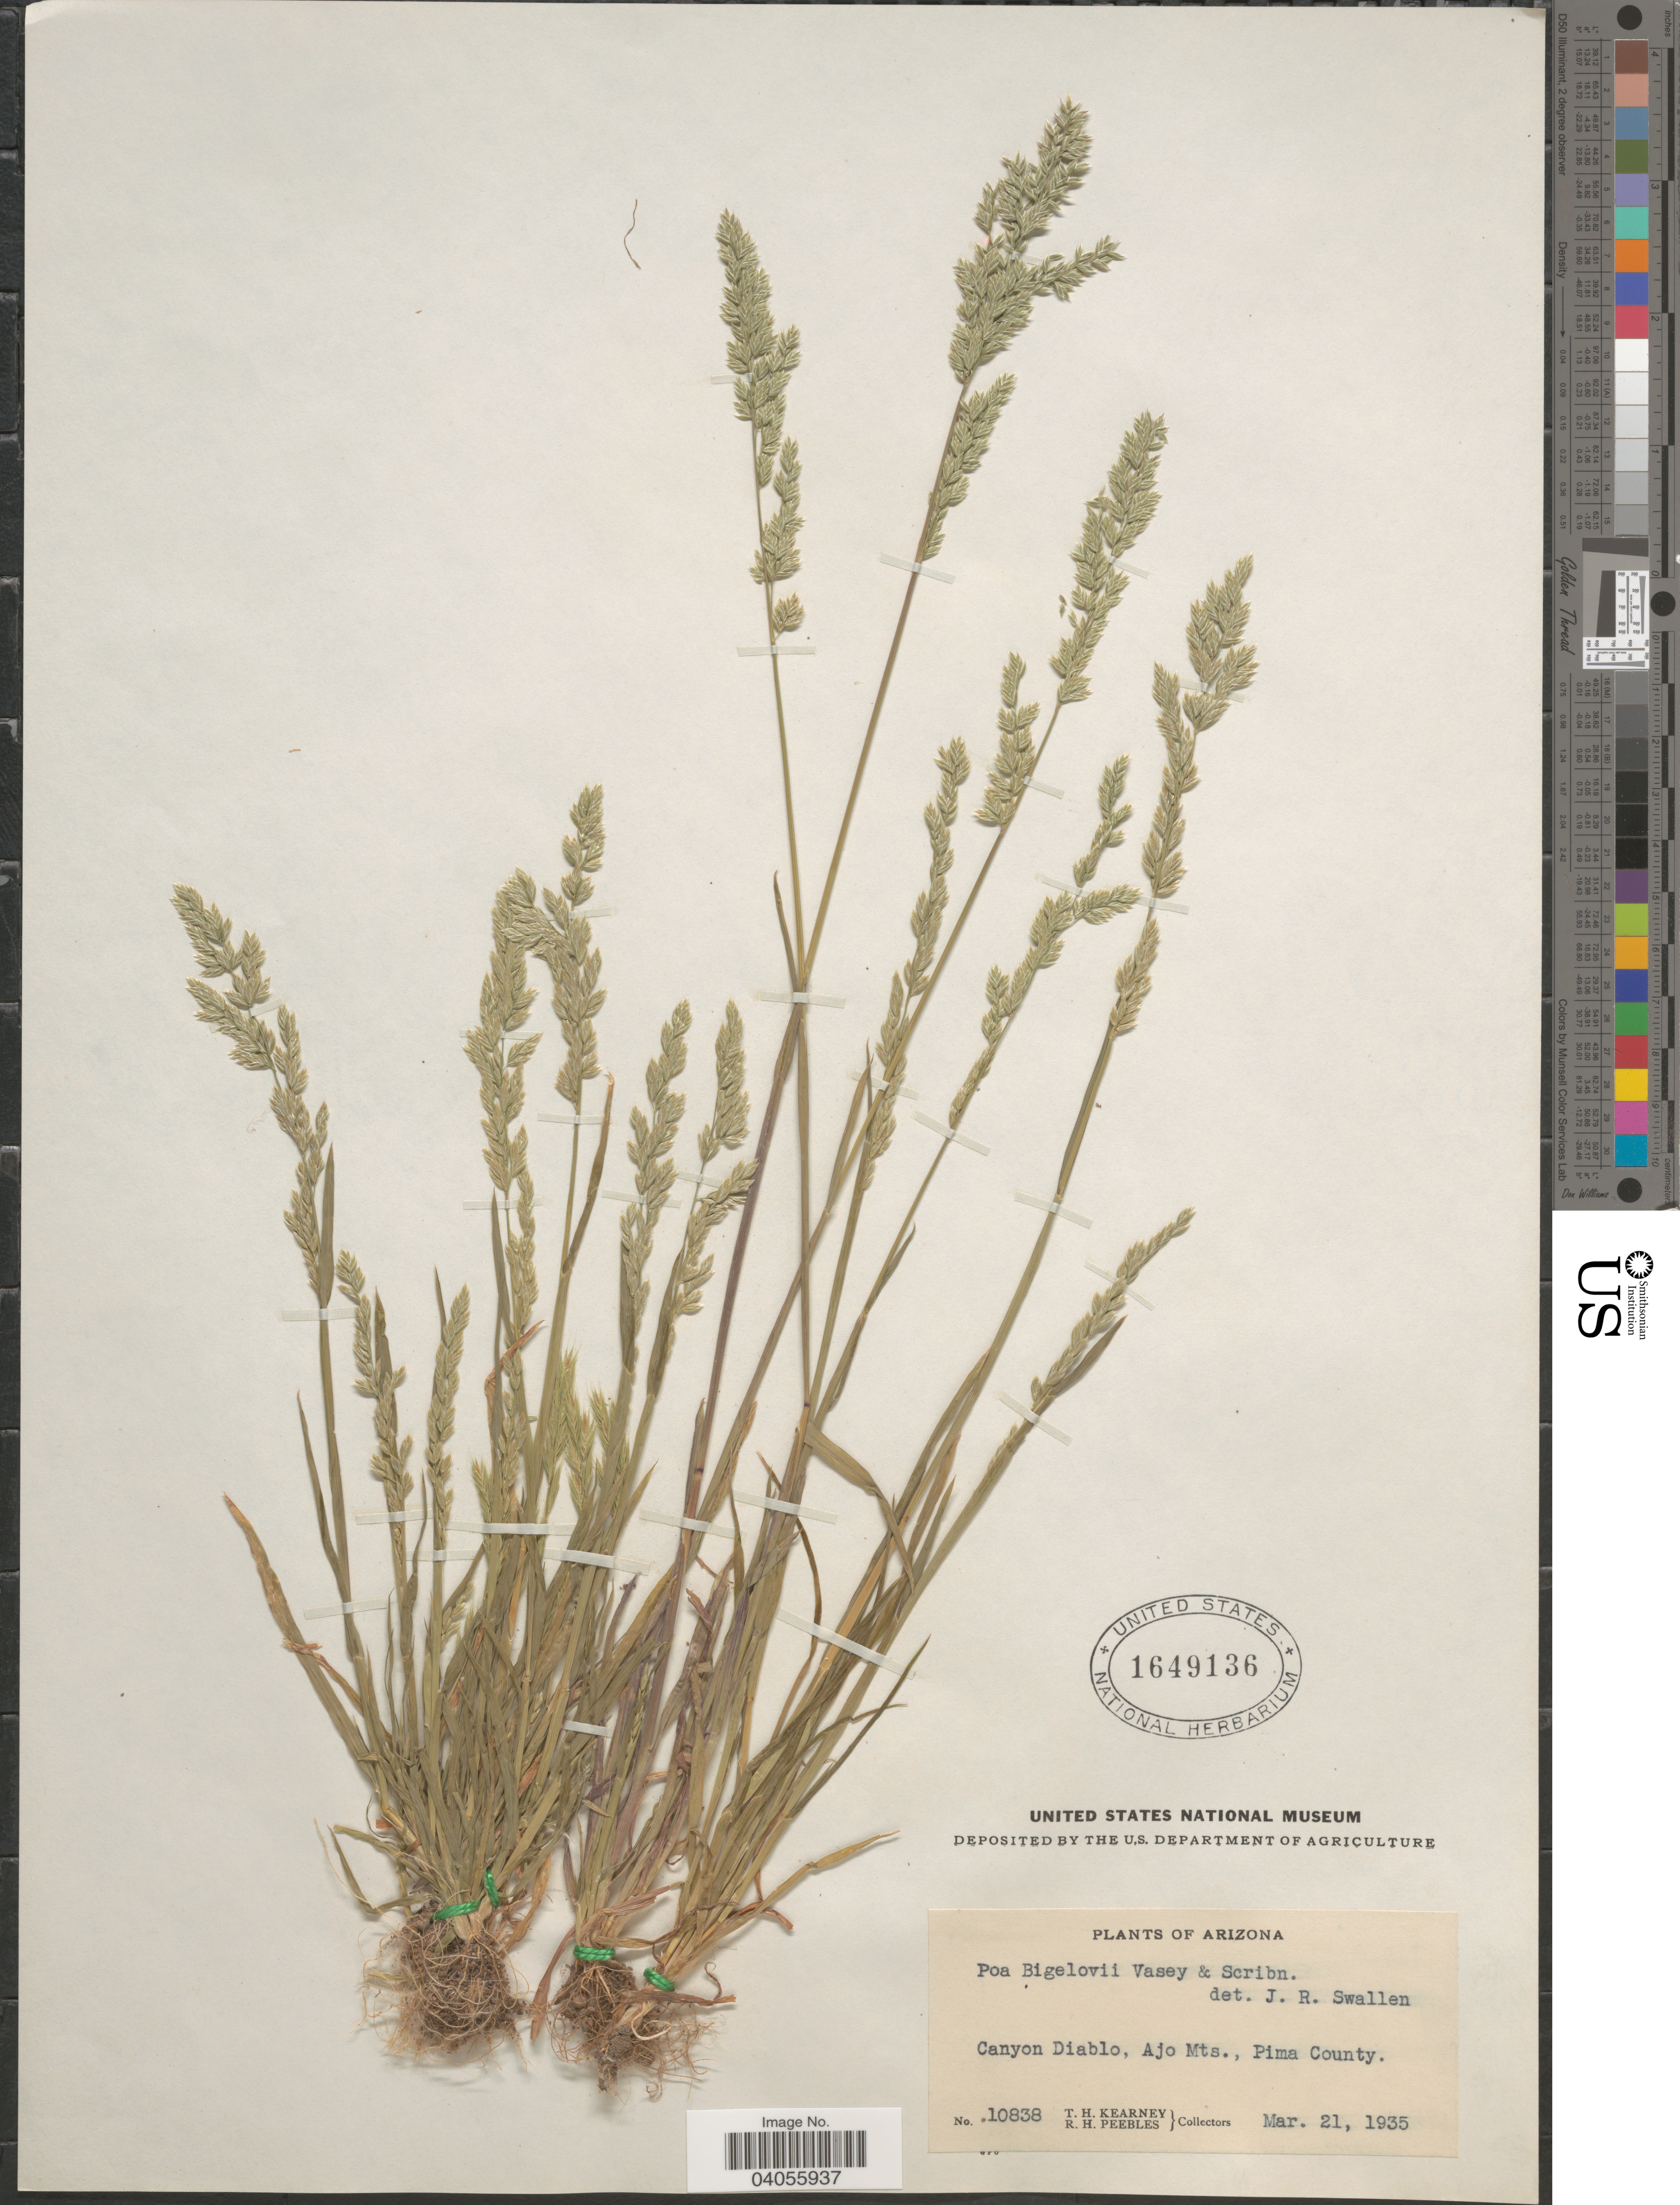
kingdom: Plantae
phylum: Tracheophyta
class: Liliopsida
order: Poales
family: Poaceae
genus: Poa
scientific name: Poa bigelovii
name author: Vasey & Scribn.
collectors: T. H. Kearney & R. H. Peebles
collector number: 10838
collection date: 1935-03-21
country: United States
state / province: Arizona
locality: Canyon Diablo, Ajo Mts., Pima County.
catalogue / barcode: US 1649136